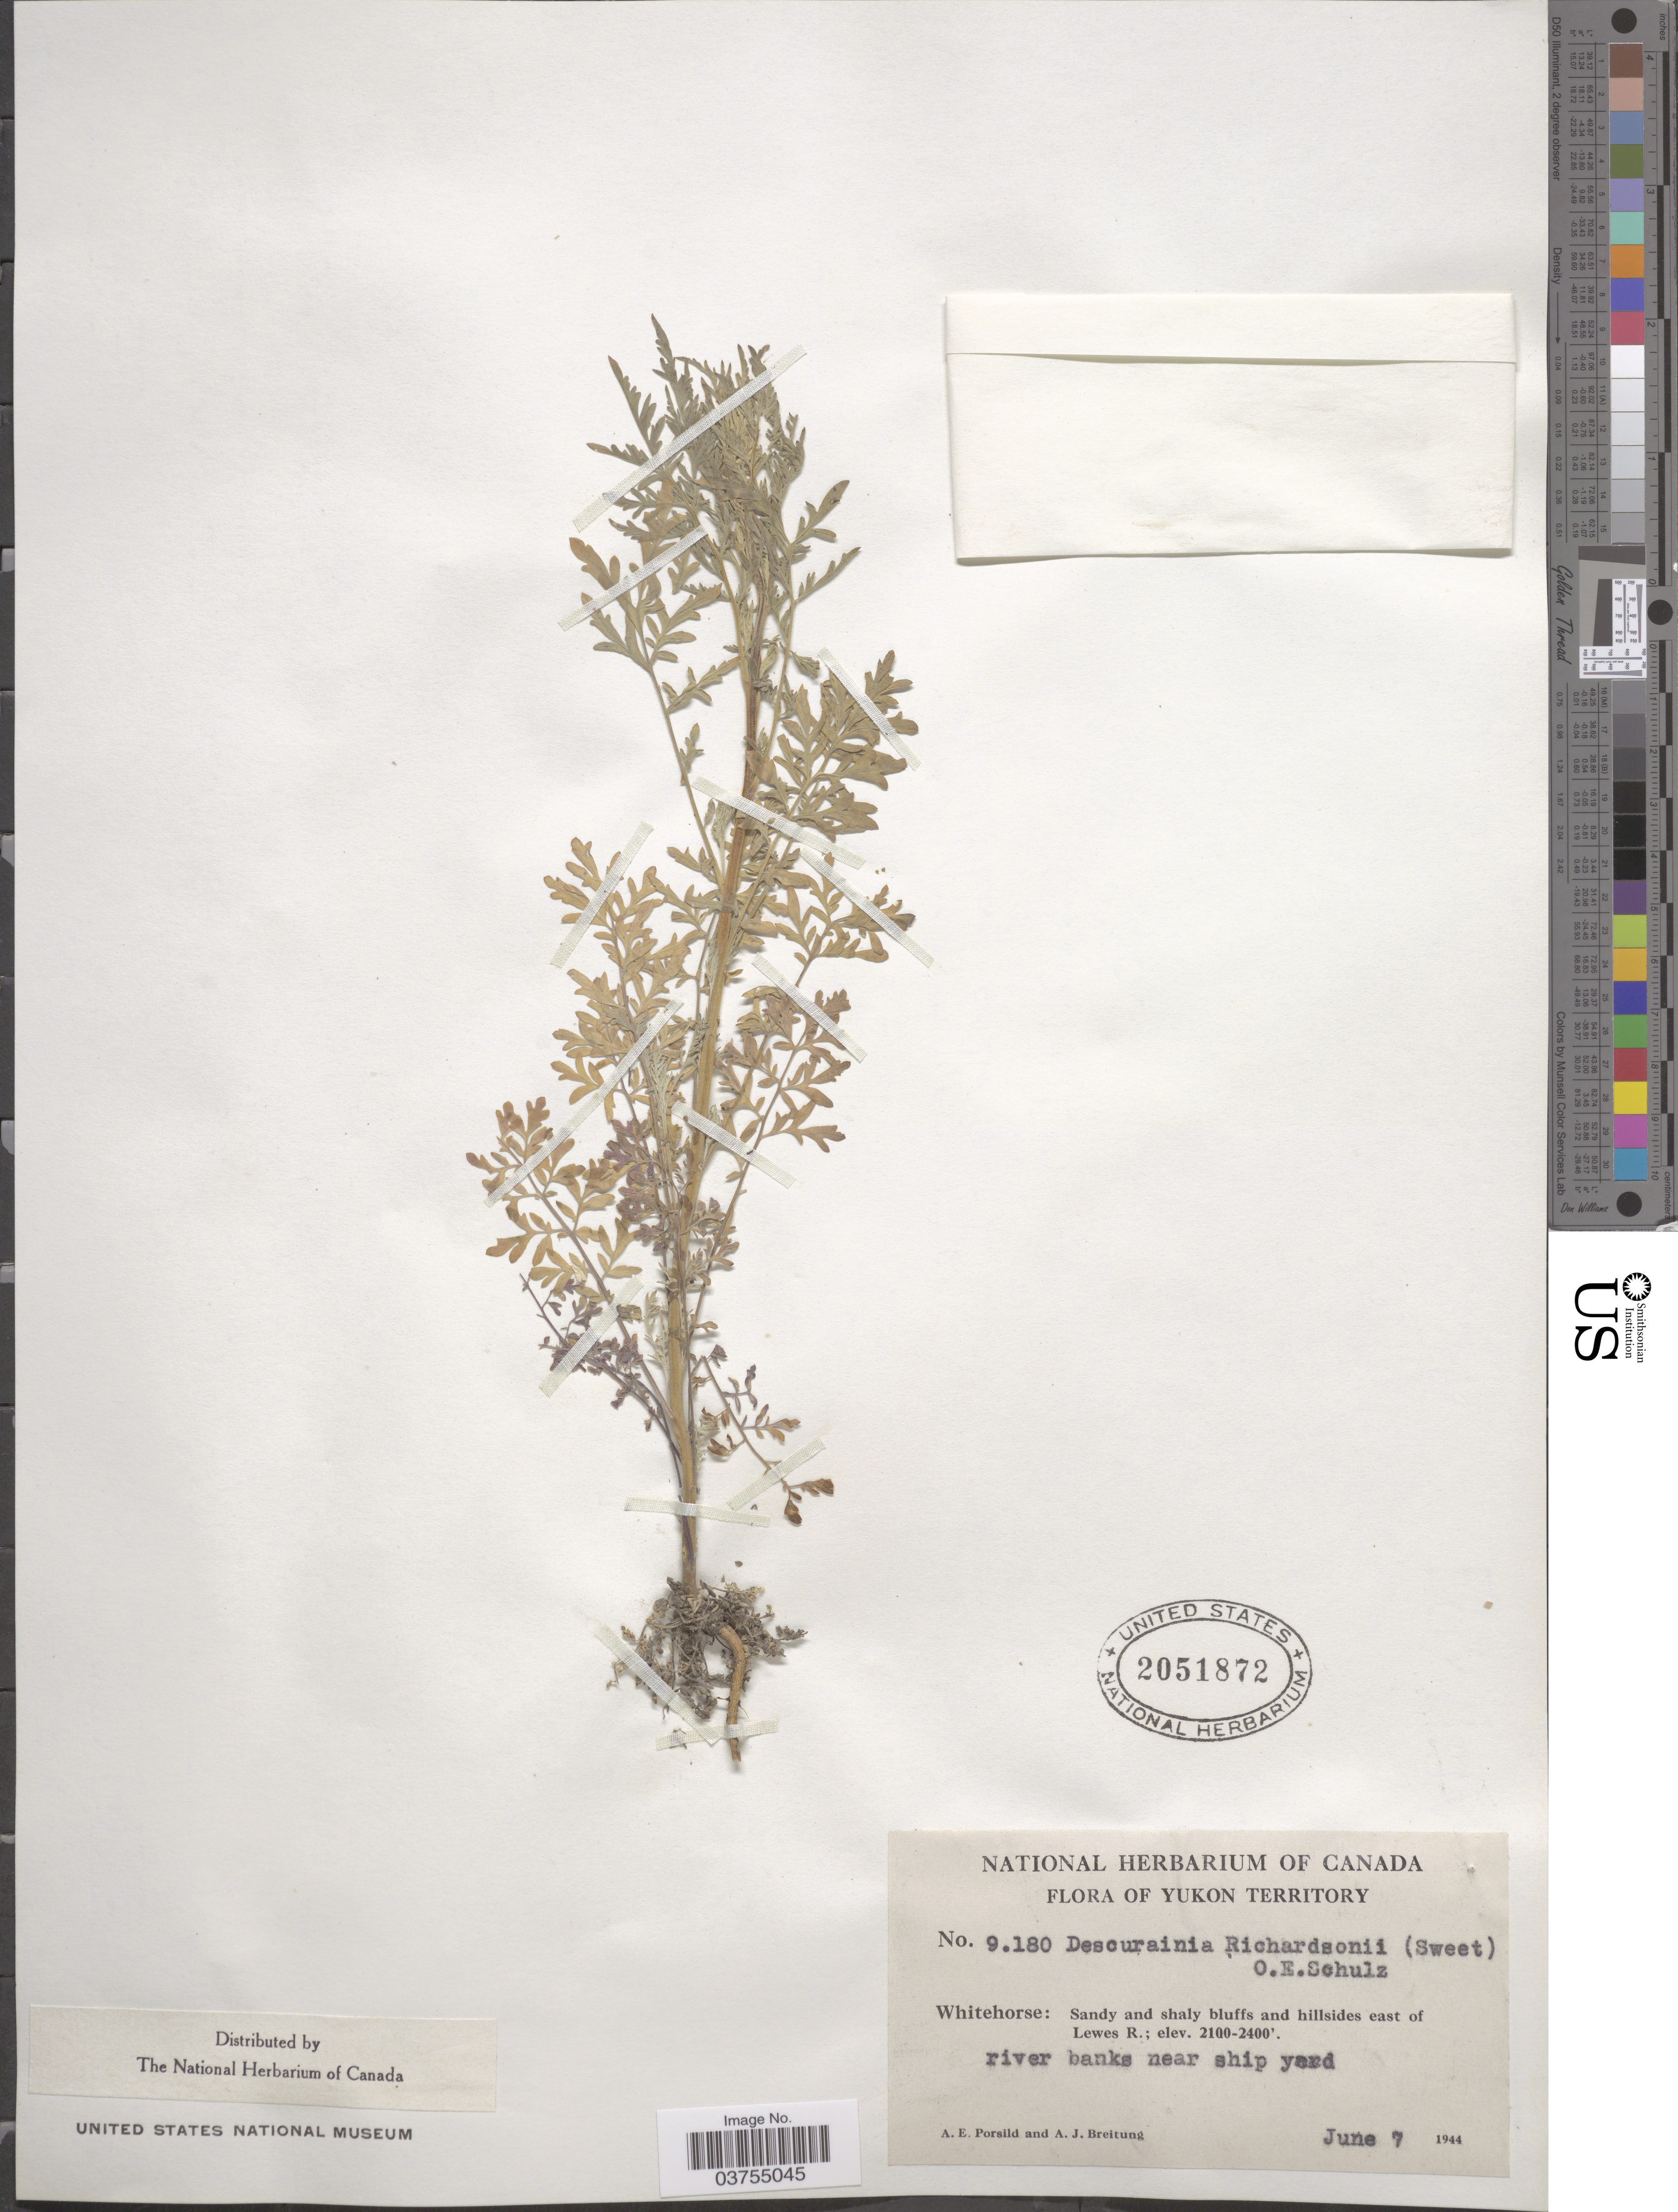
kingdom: Plantae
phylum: Tracheophyta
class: Magnoliopsida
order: Brassicales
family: Brassicaceae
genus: Descurainia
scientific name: Descurainia richardsonii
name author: (C.A. Mey.) O.E. Schulz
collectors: A. E. Porsild & A. Breitung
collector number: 9180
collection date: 1944-06-07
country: Canada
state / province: Yukon Territory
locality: Whitehorse: Sandy and shaly bluffs and hillsides east of Lewes R.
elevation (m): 640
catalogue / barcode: US 2051872